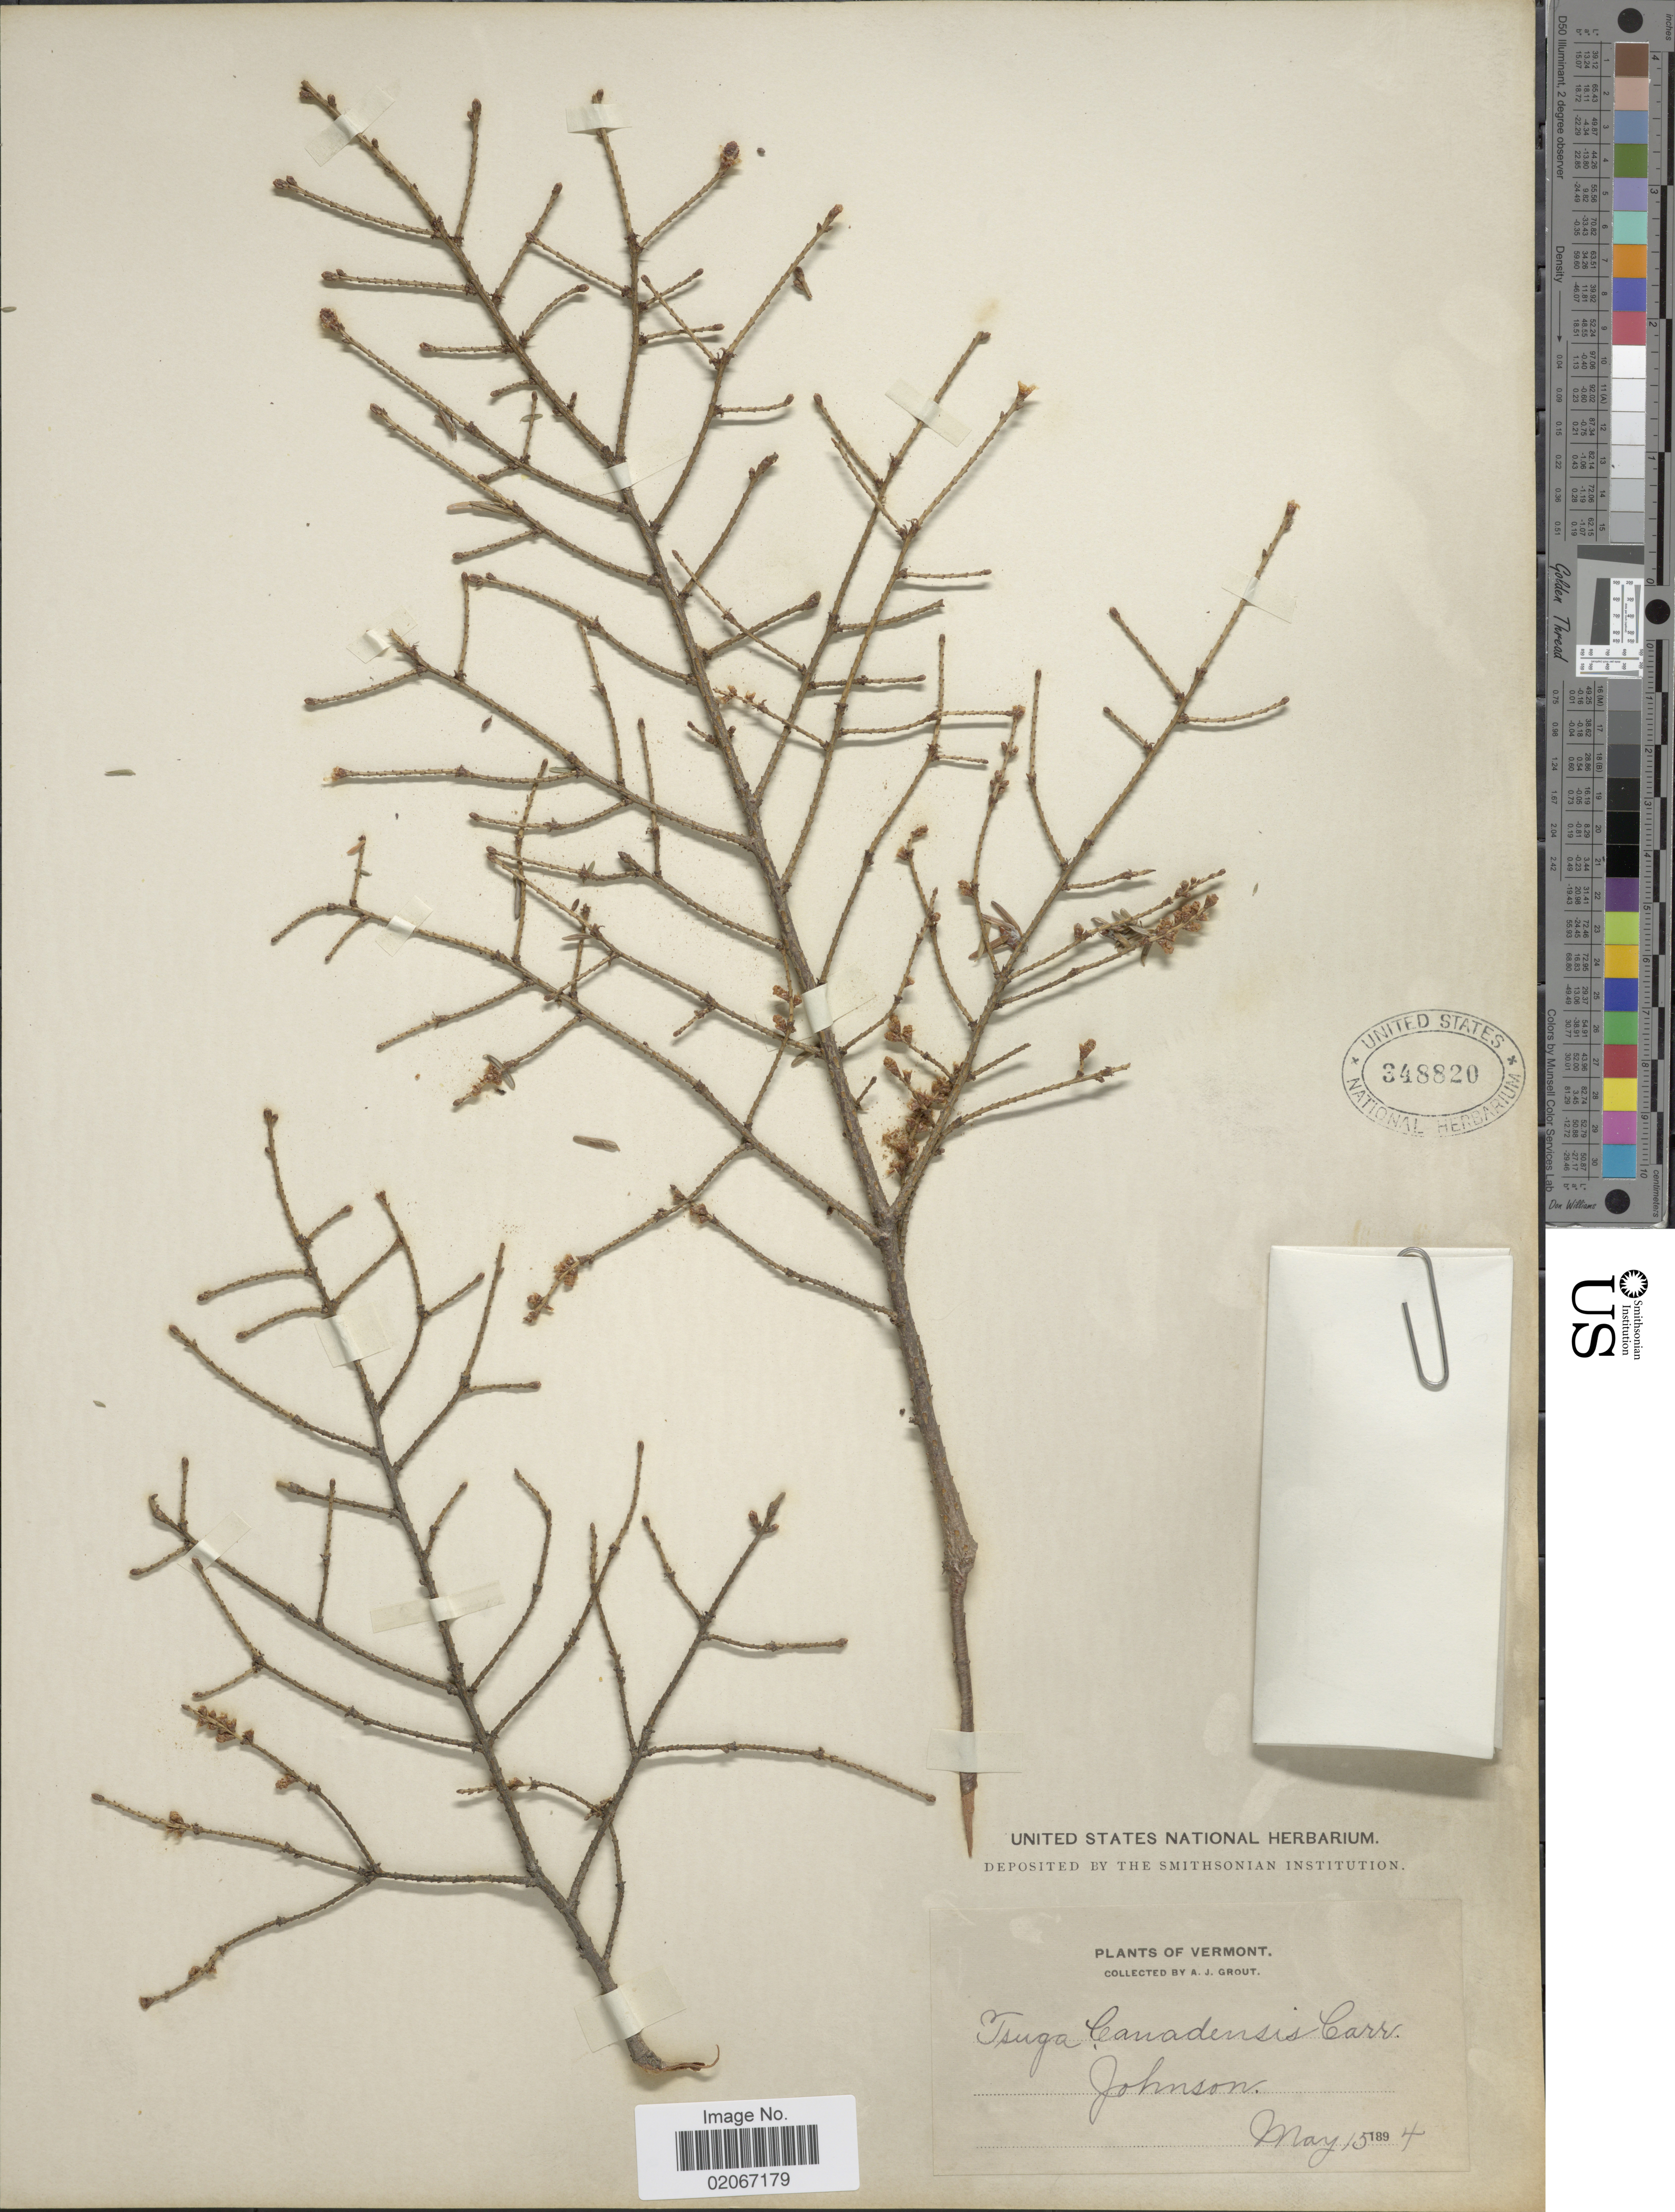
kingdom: Plantae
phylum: Tracheophyta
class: Pinopsida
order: Pinales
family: Pinaceae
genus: Tsuga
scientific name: Tsuga canadensis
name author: (L.) Carrière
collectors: A. J. Grout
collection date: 1894-05-15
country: United States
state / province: Vermont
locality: Johnson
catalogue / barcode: US 348820